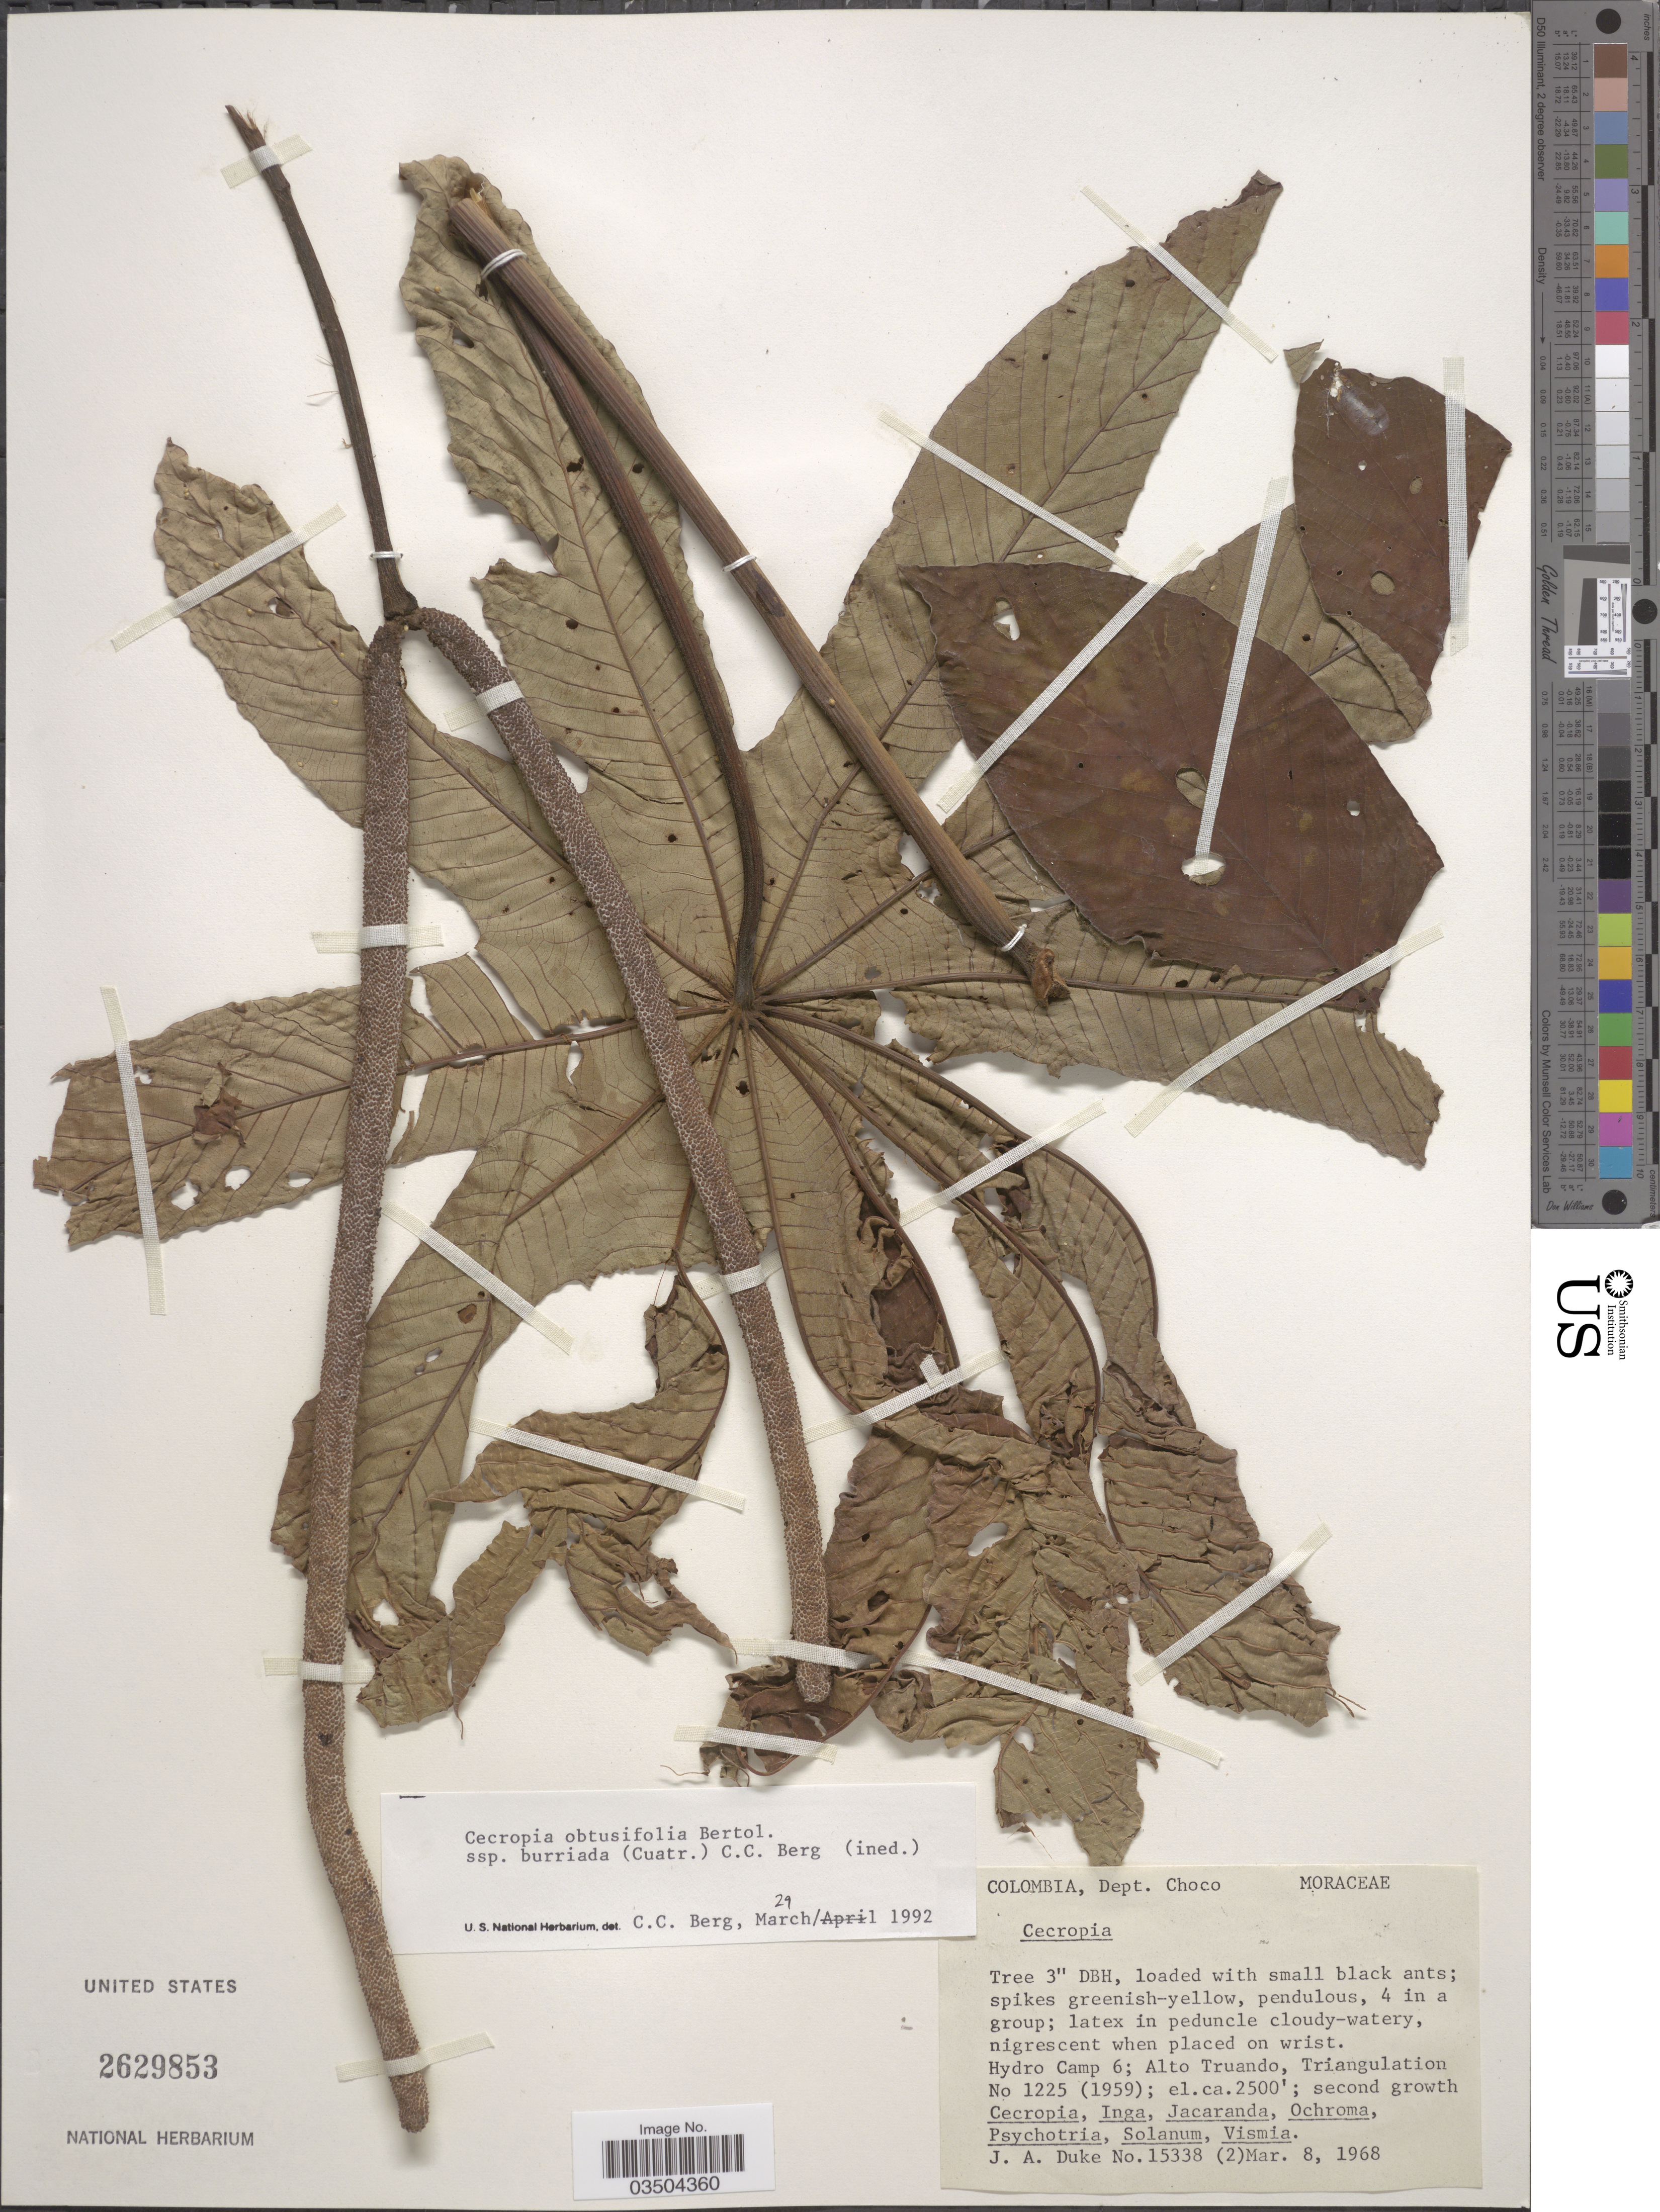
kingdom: Plantae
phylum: Tracheophyta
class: Magnoliopsida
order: Rosales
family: Urticaceae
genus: Cecropia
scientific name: Cecropia obtusifolia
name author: Bertol.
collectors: J. A. Duke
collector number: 15338(2)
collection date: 1968-03-08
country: Colombia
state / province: Chocó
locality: Dept. Choco. Hydro Camp 6; Alto Truando, Triangulation No 1225 (1959).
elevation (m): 762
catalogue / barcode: US 2629583